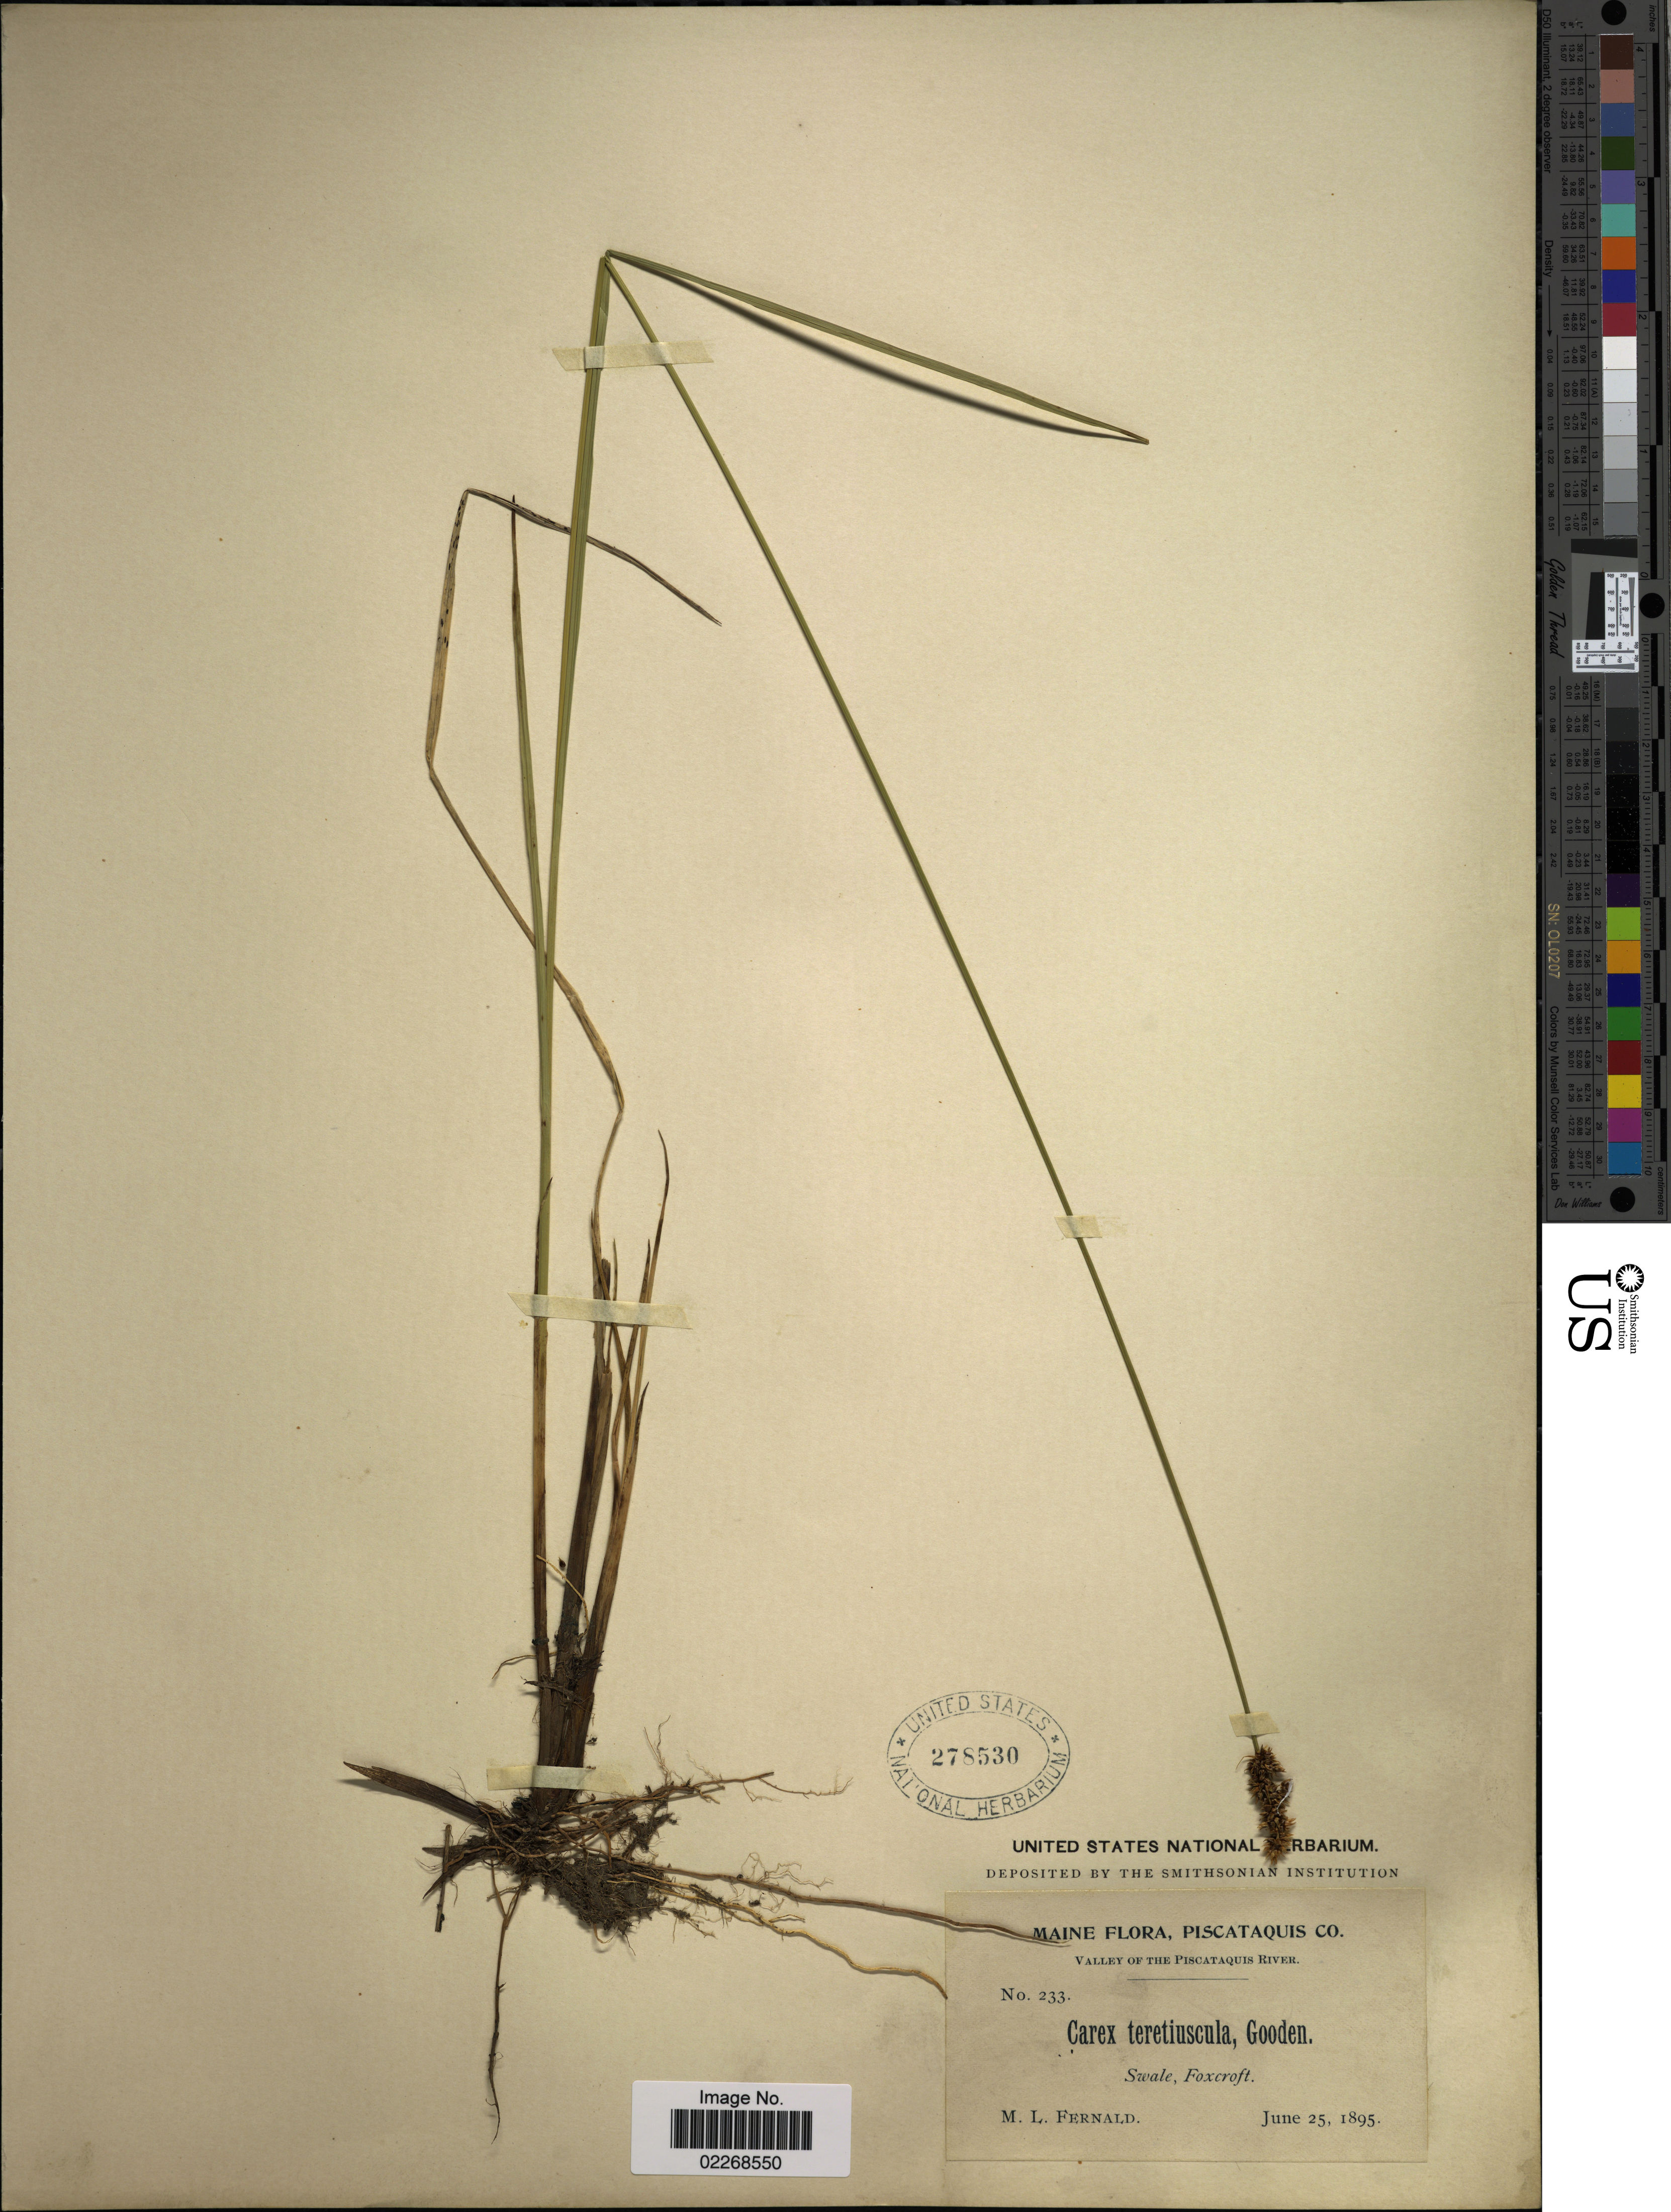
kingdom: Plantae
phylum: Tracheophyta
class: Liliopsida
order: Poales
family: Cyperaceae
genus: Carex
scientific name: Carex diandra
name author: Schrank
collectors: M. L. Fernald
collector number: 233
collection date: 1895-06-25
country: United States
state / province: Maine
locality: Piscataquis Co., valley of the Piscataquis River, Swale, Foxcroft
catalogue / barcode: US 278530